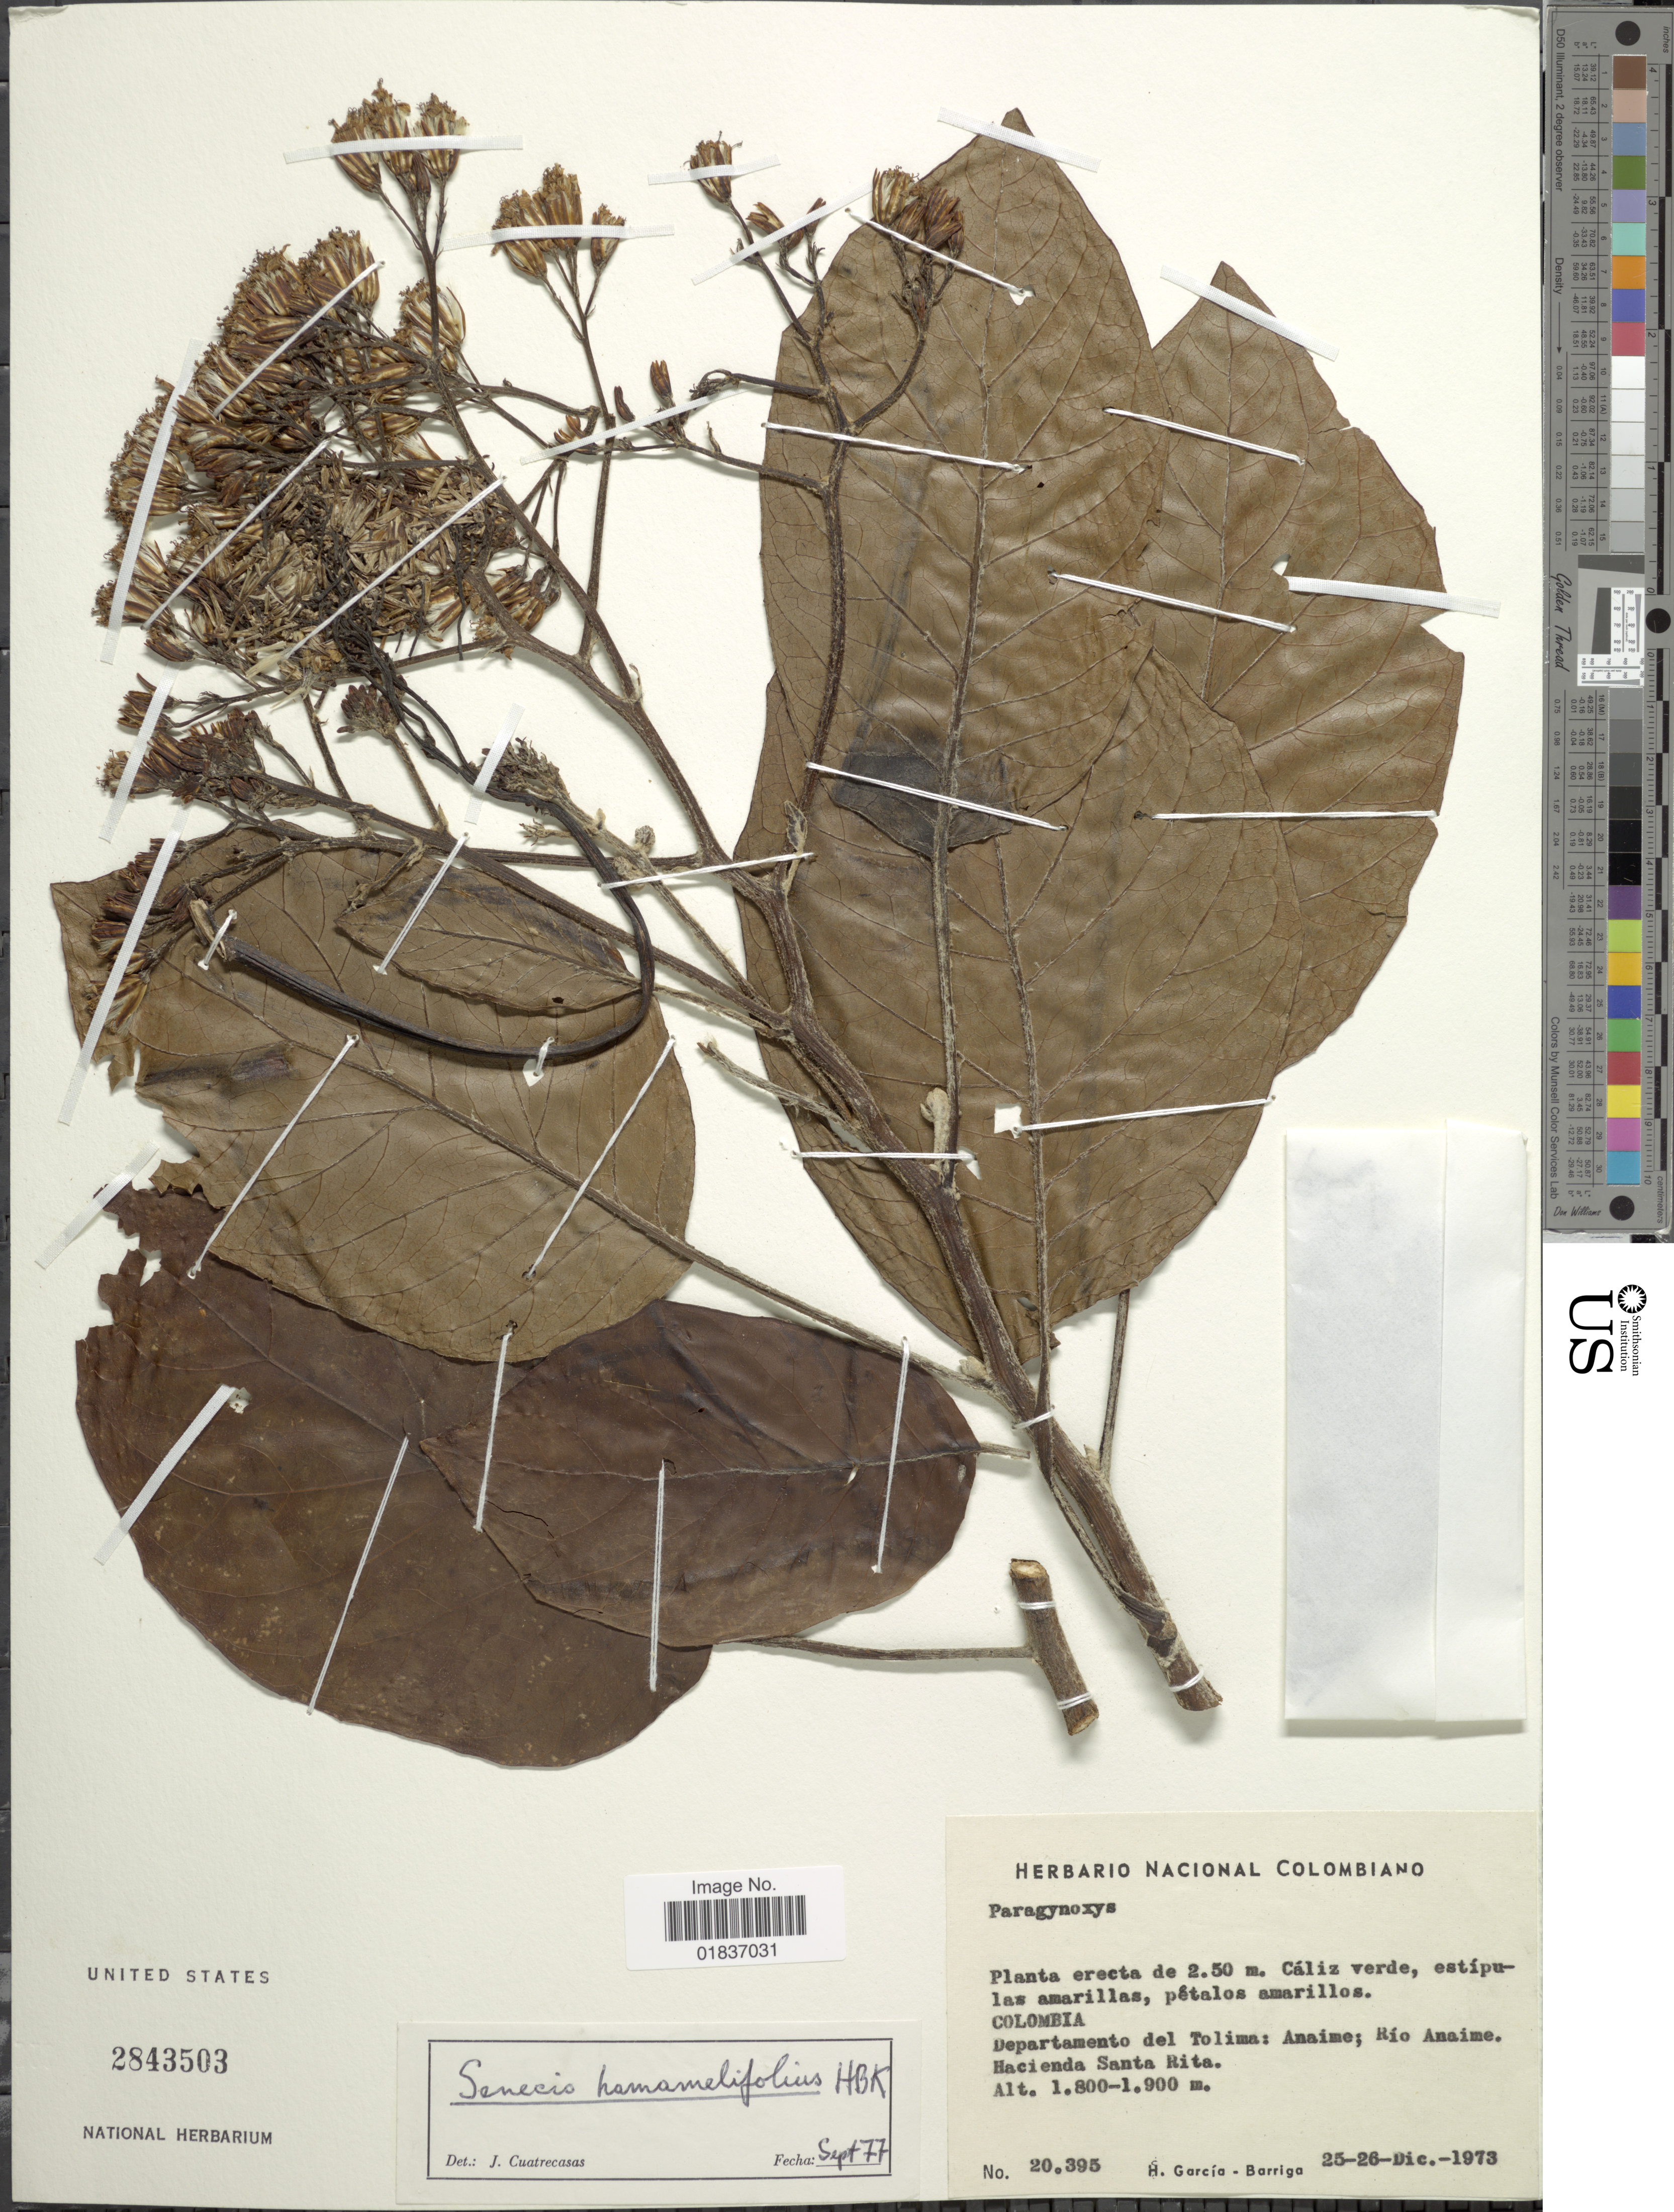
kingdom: Plantae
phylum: Tracheophyta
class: Magnoliopsida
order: Asterales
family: Asteraceae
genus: Senecio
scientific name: Senecio hamamelifolius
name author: Kunth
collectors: H. García Barriga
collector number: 20395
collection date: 1973-12-25/1973-12-26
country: Colombia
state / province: Tolima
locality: Departmanento del Tolima: Anaime; Rio Anaime. Hacienda Santa Rita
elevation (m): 1800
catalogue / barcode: US 2843503